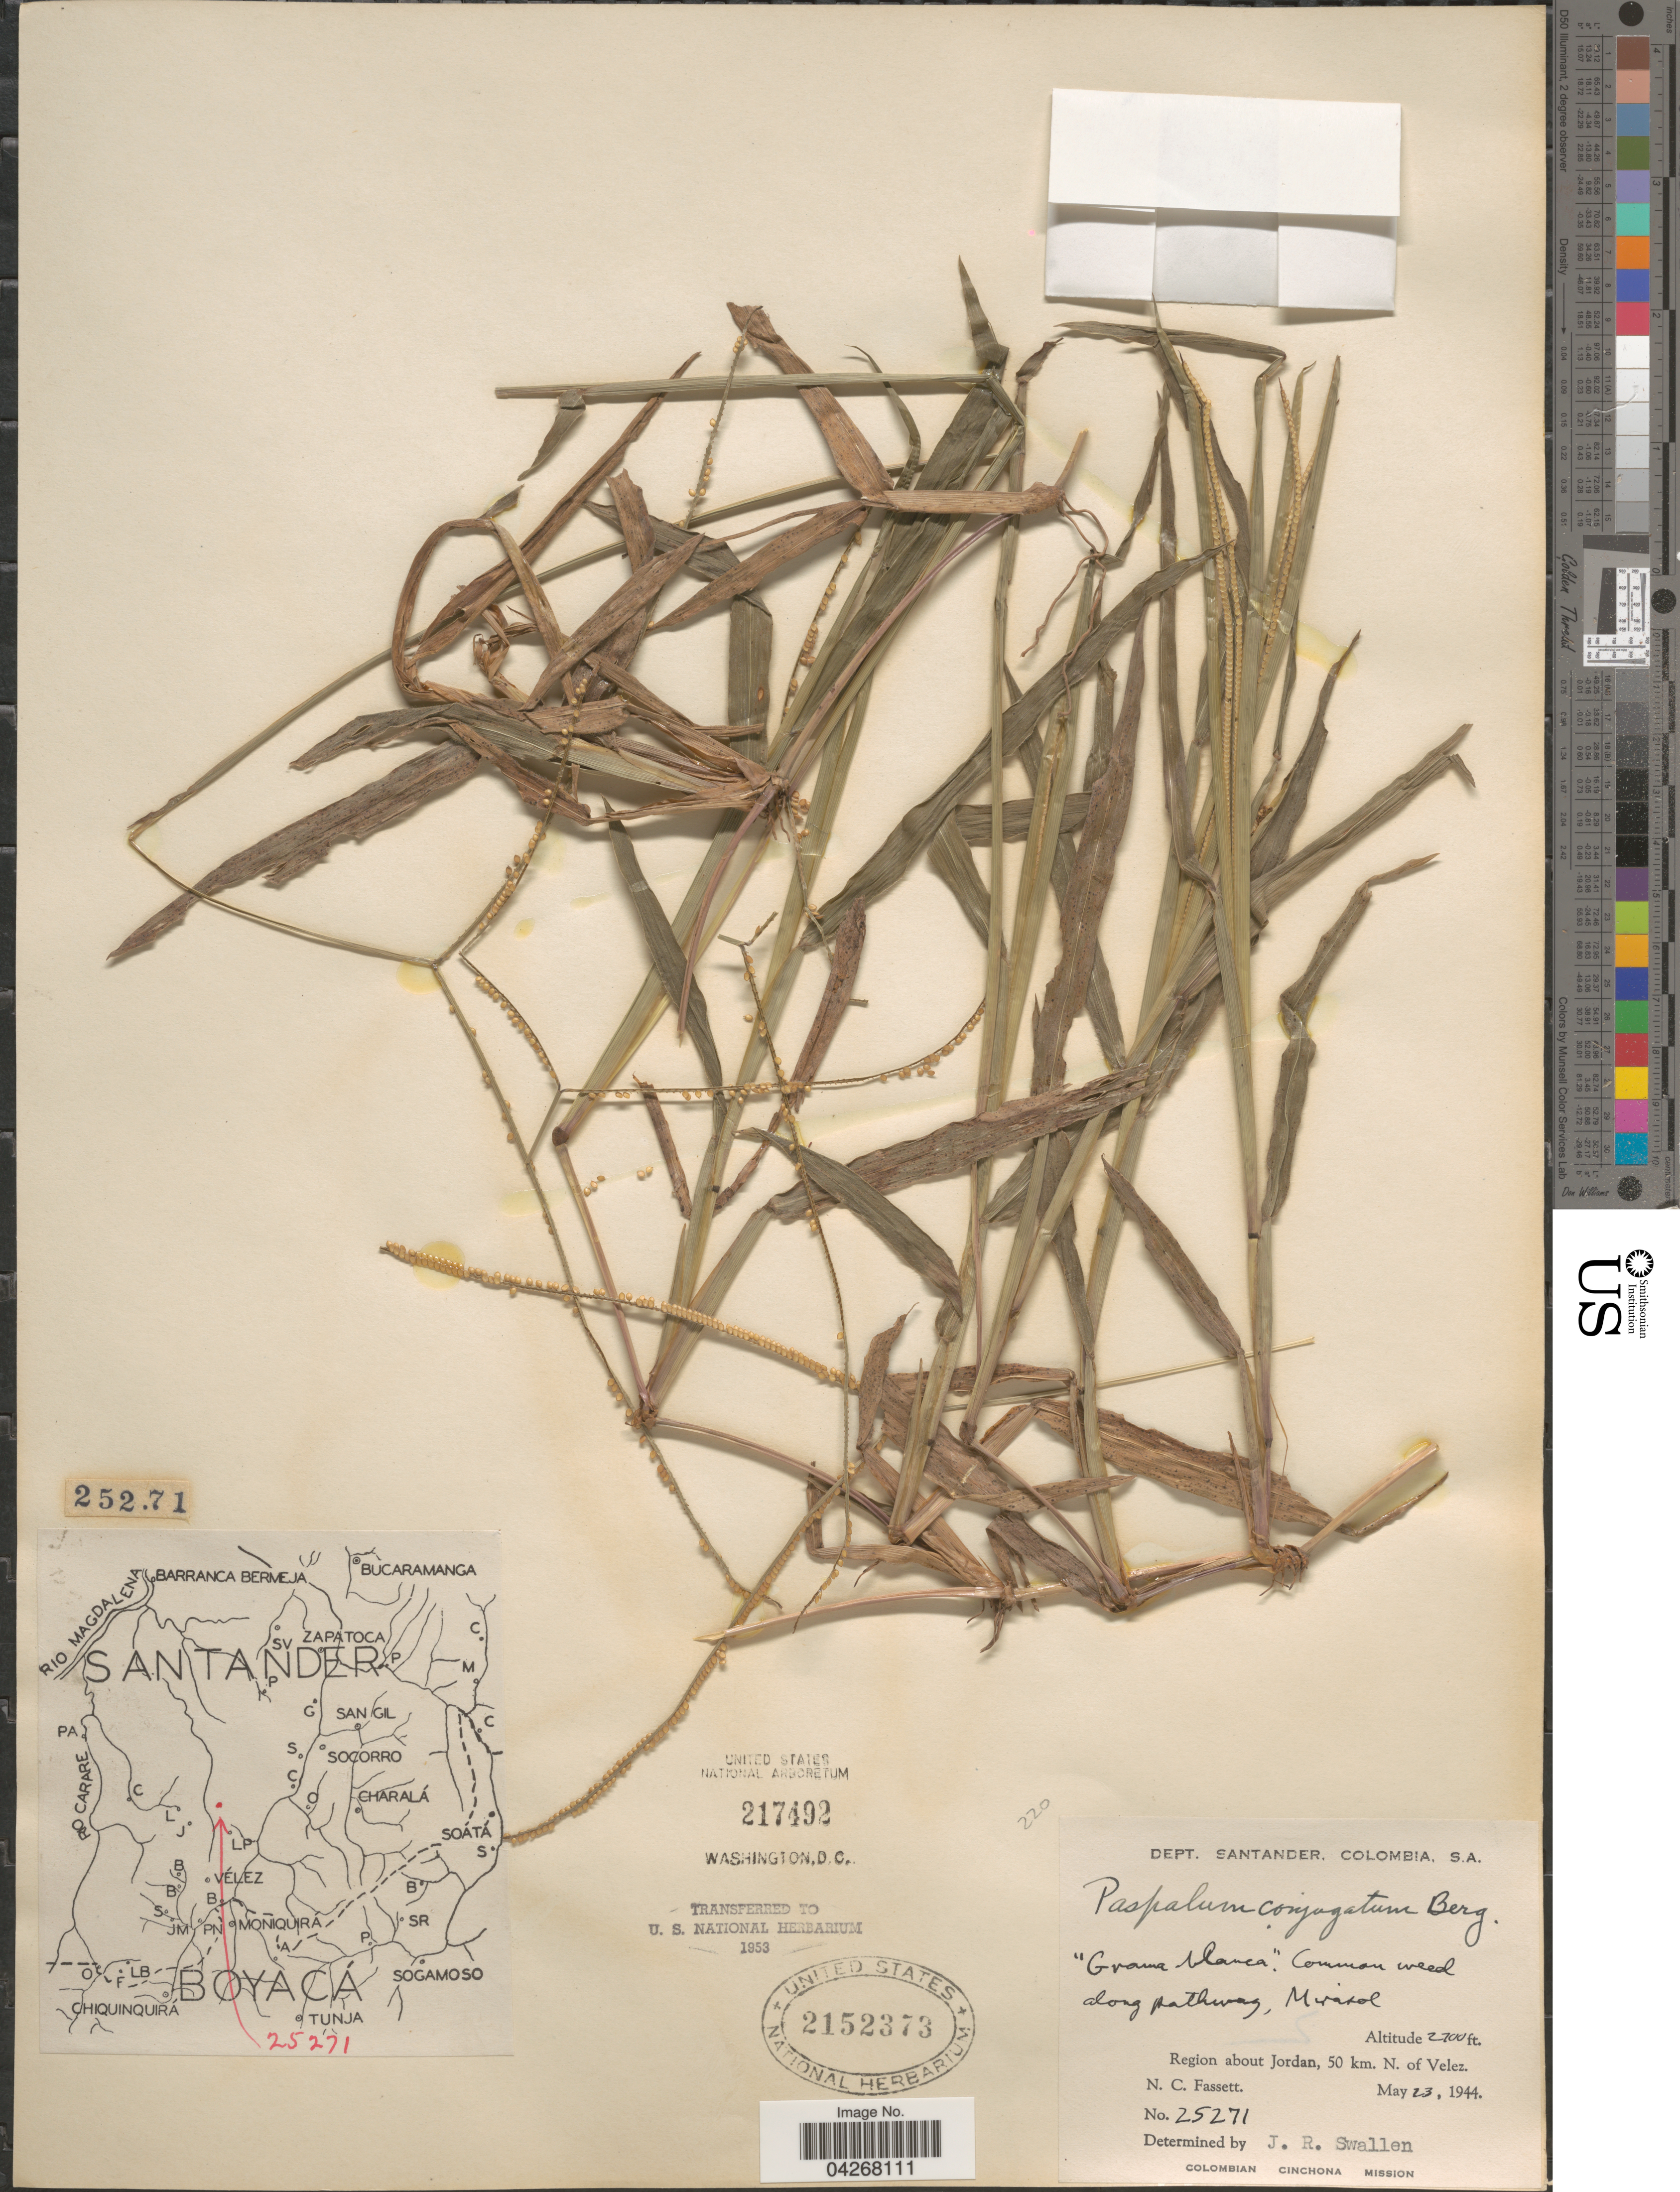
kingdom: Plantae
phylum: Tracheophyta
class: Liliopsida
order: Poales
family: Poaceae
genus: Paspalum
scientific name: Paspalum conjugatum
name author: P.J. Bergius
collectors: N. C. Fassett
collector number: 25271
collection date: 1944-05-23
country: Colombia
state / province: Santander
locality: Dept. Santander. Along pathway, Mirasol. Region about Jordan, 50 km. N. of Velez. Colombian Cinchona Mission.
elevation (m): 823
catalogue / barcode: US 2152373